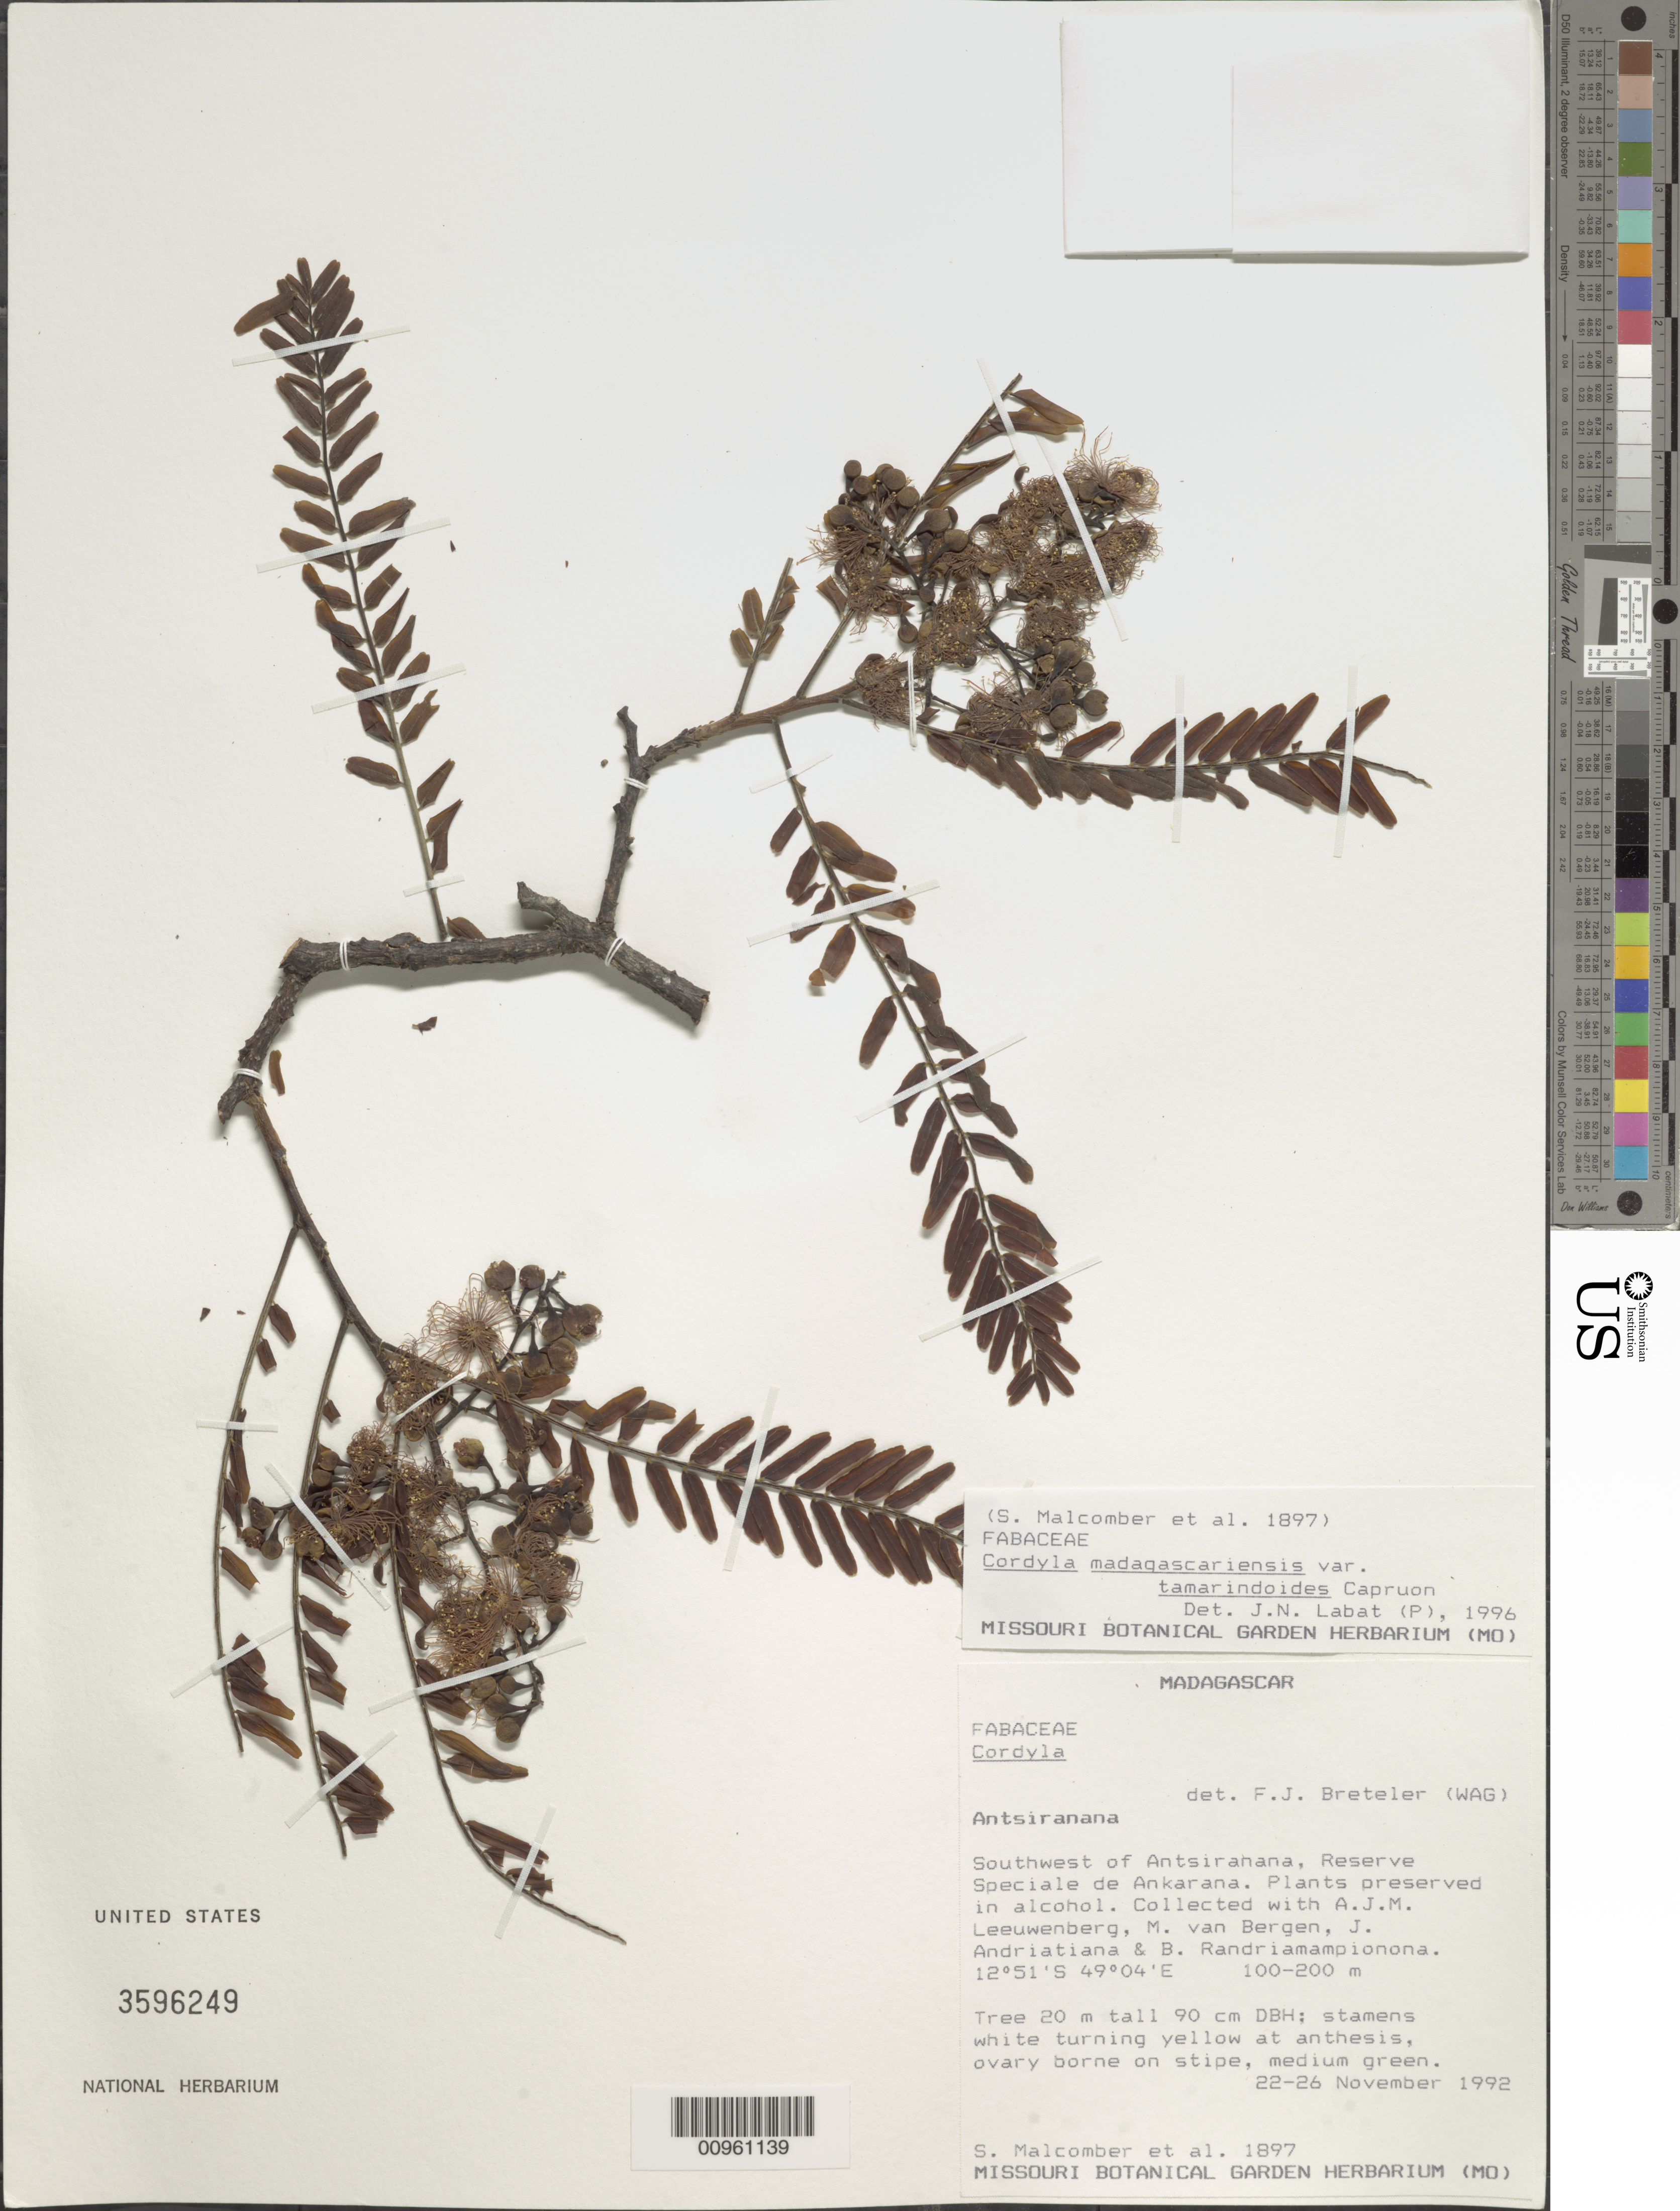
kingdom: Plantae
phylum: Tracheophyta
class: Magnoliopsida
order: Fabales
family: Fabaceae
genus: Cordyla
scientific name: Cordyla madagascariensis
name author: R. Vig.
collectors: S. T. Malcomber et al.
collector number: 1897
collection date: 1992-11-22/1992-11-26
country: Madagascar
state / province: Diana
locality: SW of Antsiranana, Reserve Speciale de Ankarana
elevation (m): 100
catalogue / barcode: US 3596249